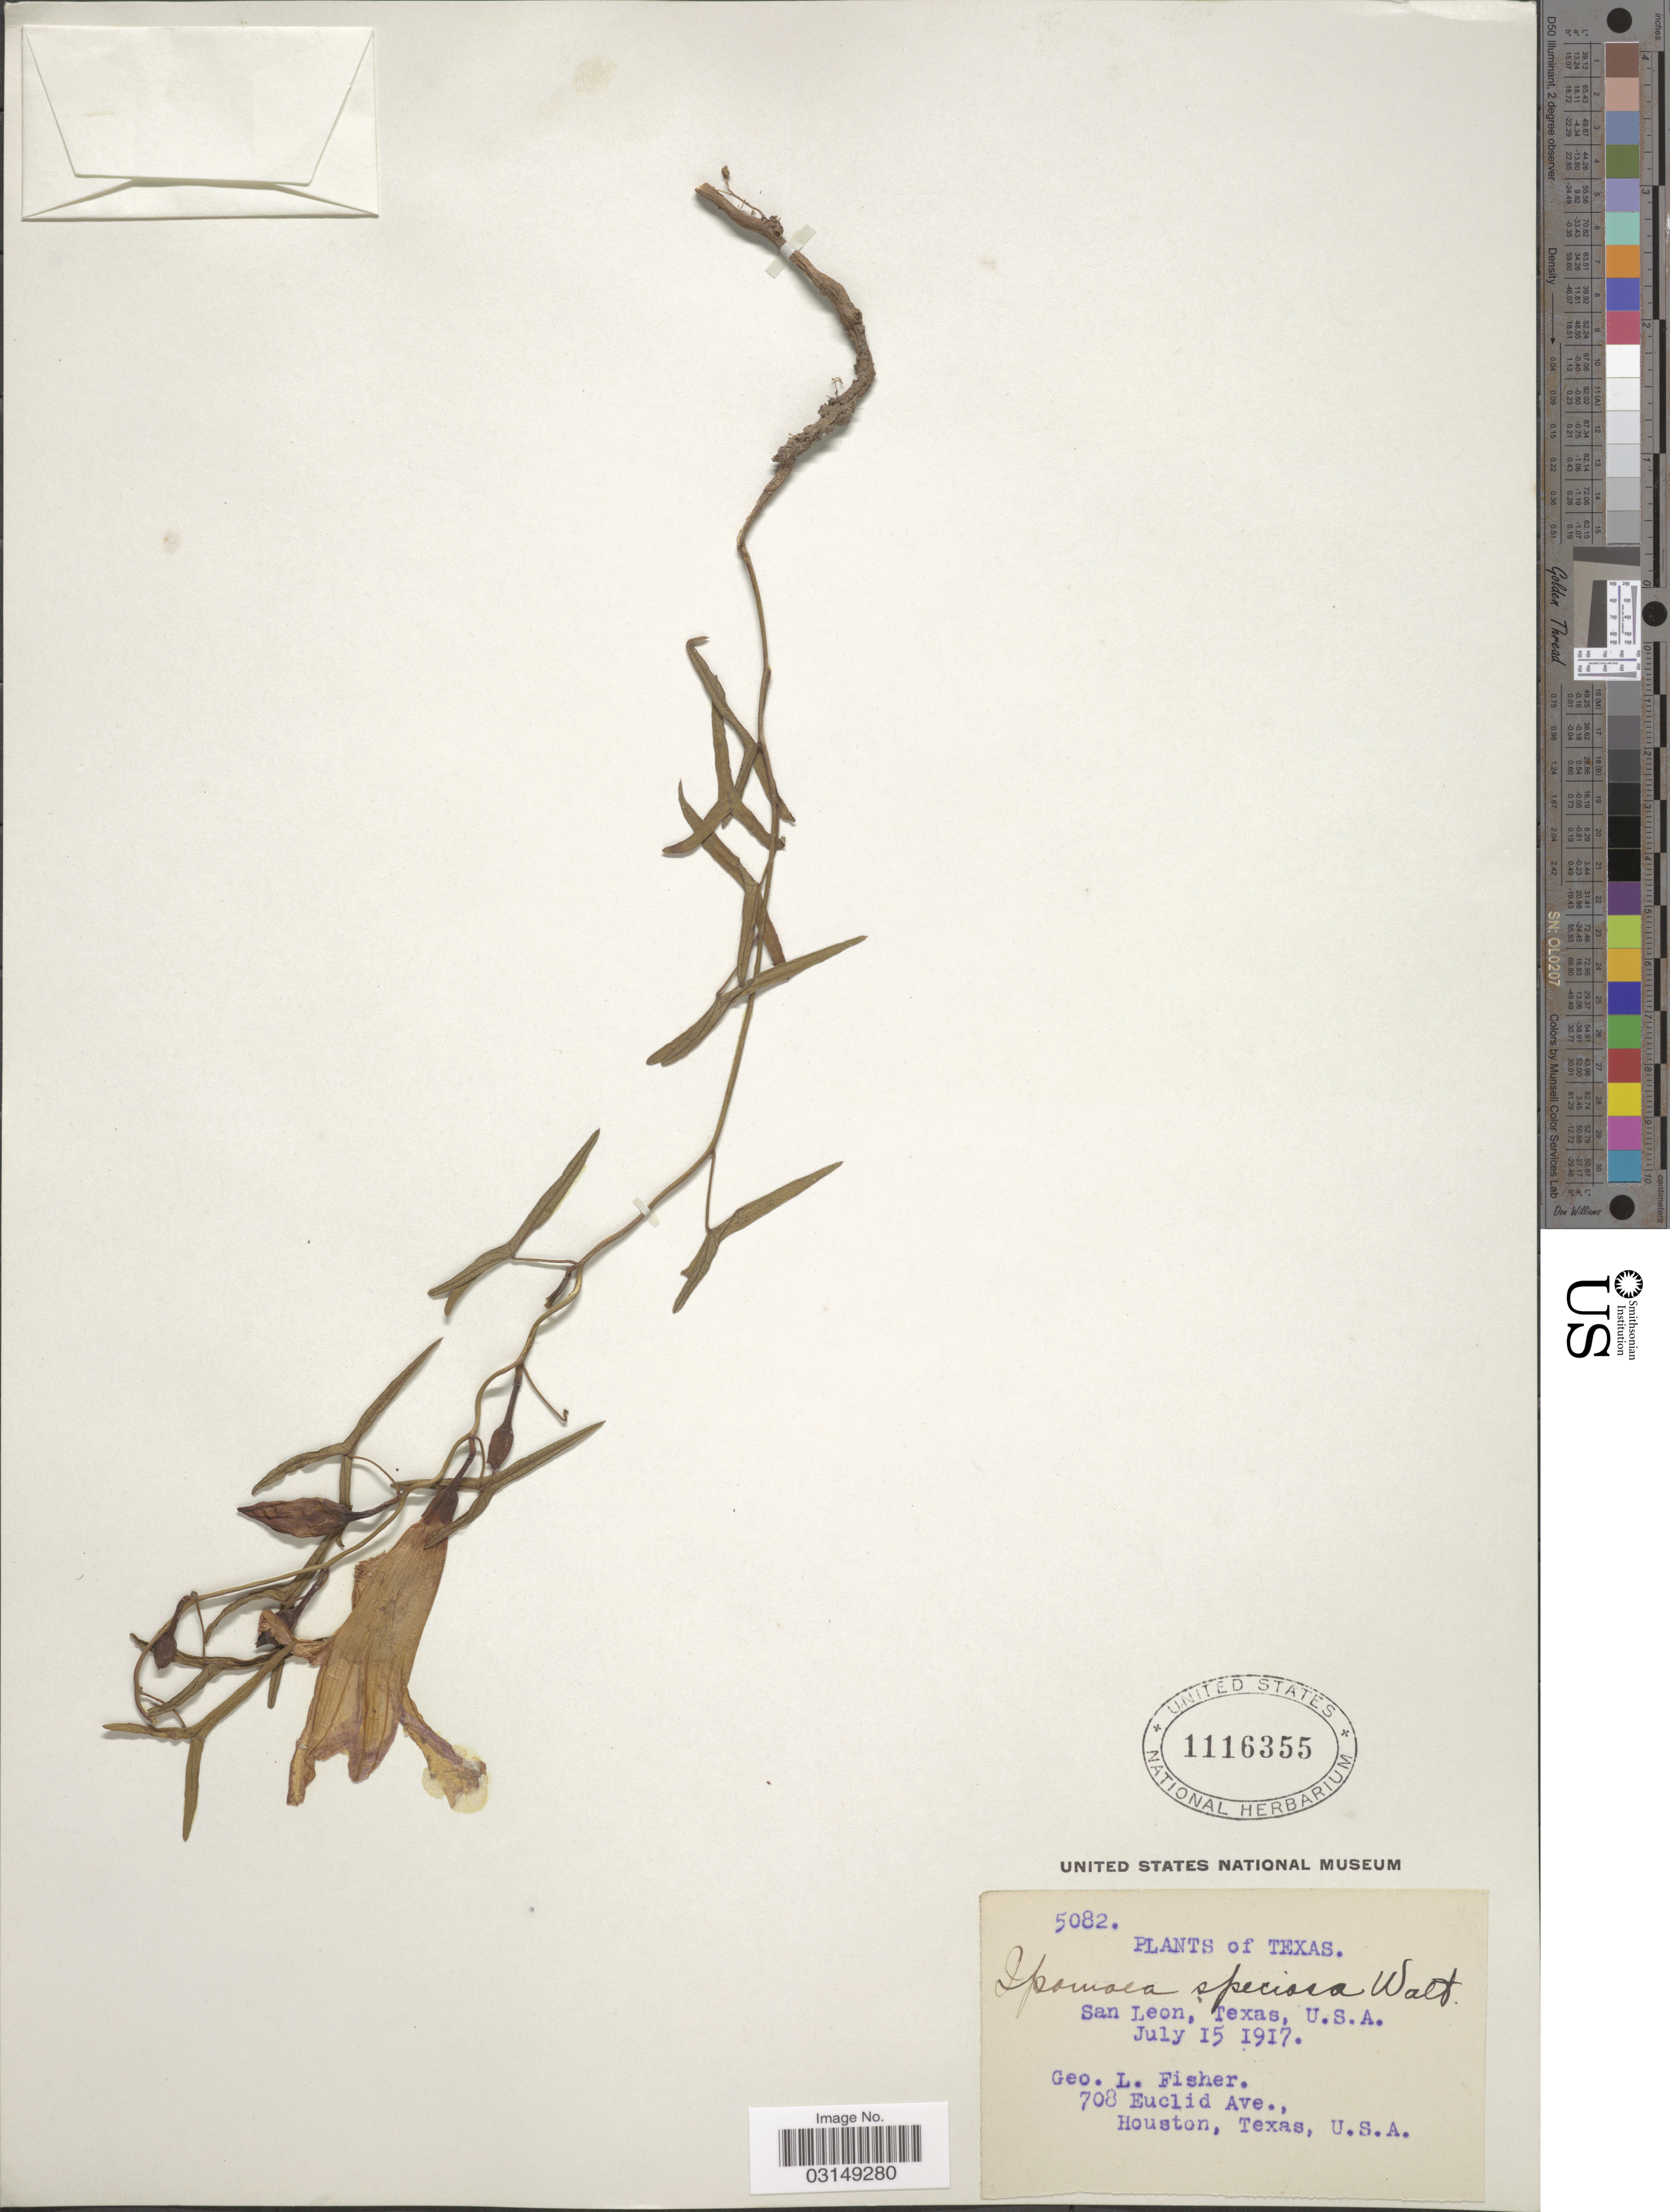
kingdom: Plantae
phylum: Tracheophyta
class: Magnoliopsida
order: Solanales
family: Convolvulaceae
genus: Ipomoea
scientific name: Ipomoea sagittata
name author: Poir.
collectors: G. L. Fisher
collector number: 5082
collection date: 1917-07-15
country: United States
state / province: Texas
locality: San leon, U.S.A.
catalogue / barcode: US 1116355